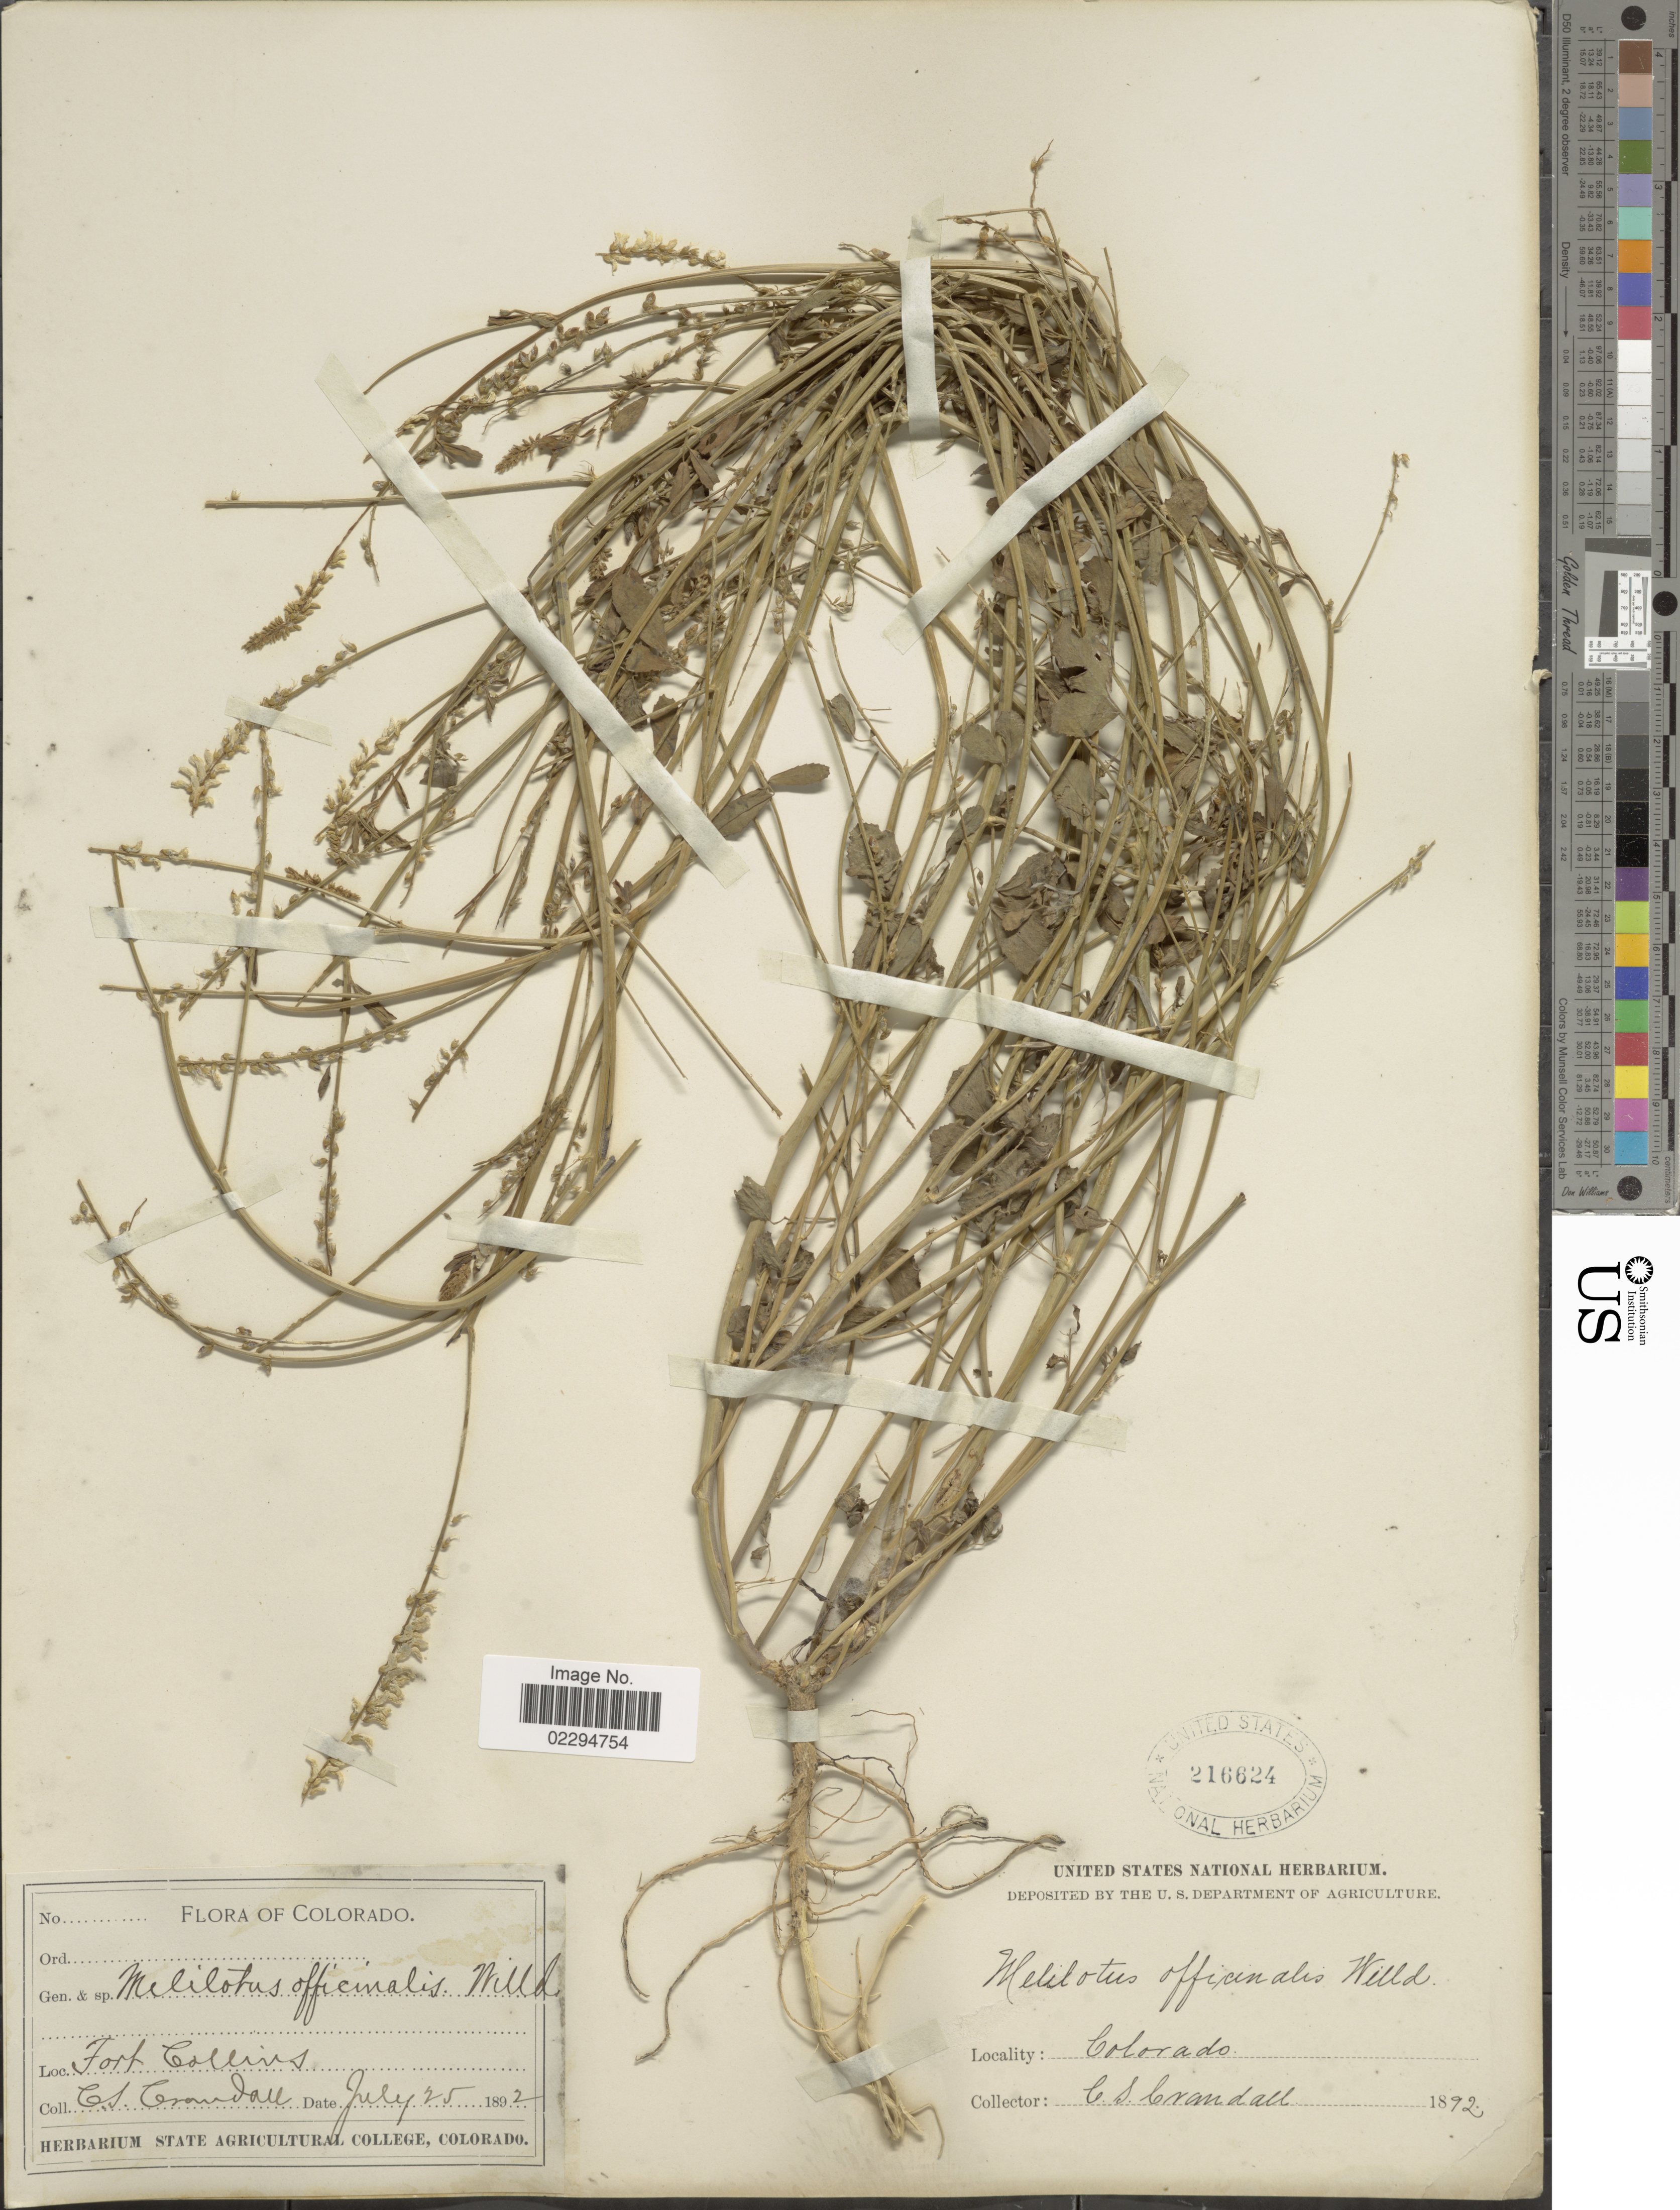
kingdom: Plantae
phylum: Tracheophyta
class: Magnoliopsida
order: Fabales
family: Fabaceae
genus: Melilotus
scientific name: Melilotus officinalis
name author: (L.) Lam.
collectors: C. Crandall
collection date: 1892-07-25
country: United States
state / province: Colorado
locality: Fort Collins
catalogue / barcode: US 216624